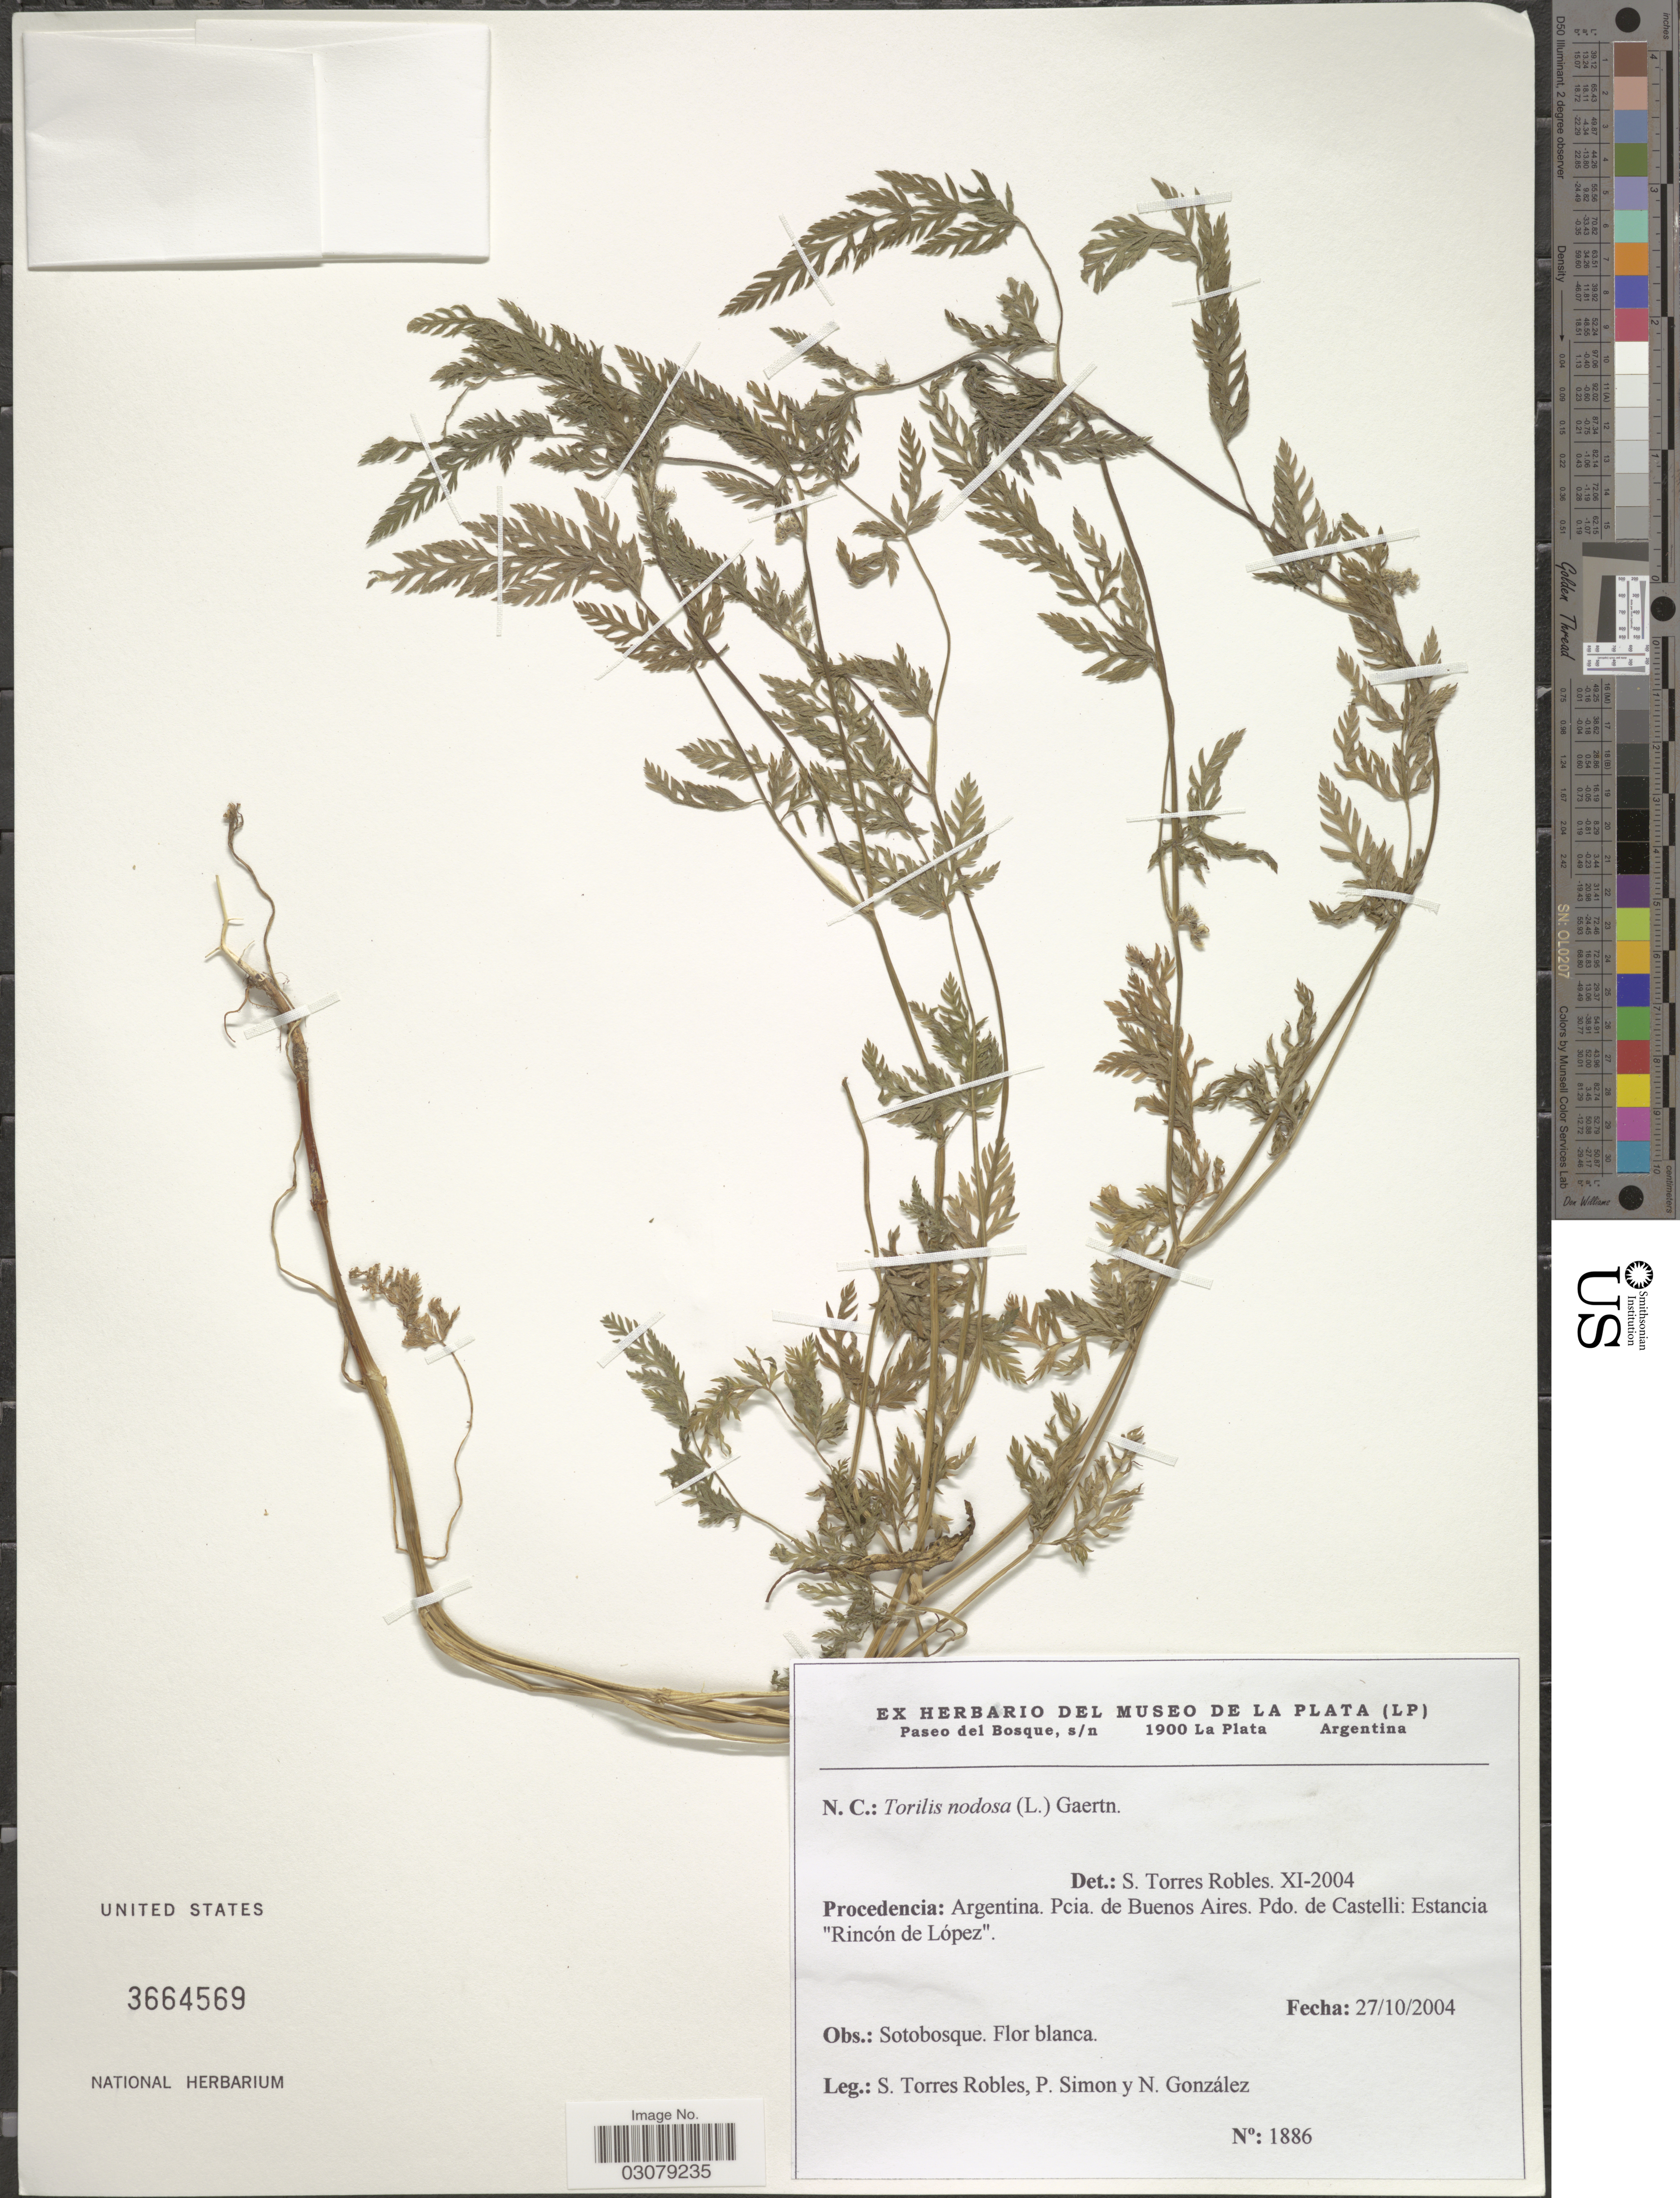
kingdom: Plantae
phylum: Tracheophyta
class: Magnoliopsida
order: Apiales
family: Apiaceae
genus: Torilis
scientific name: Torilis nodosa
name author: (L.) Gaertn.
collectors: S. Torres Robles, P. Simon & N. Gonzalez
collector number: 1886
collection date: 2004-10-27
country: Argentina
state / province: Buenos Aires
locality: Pdo. de Castelli: Estancia "Rincón de López".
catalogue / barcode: US 3664569